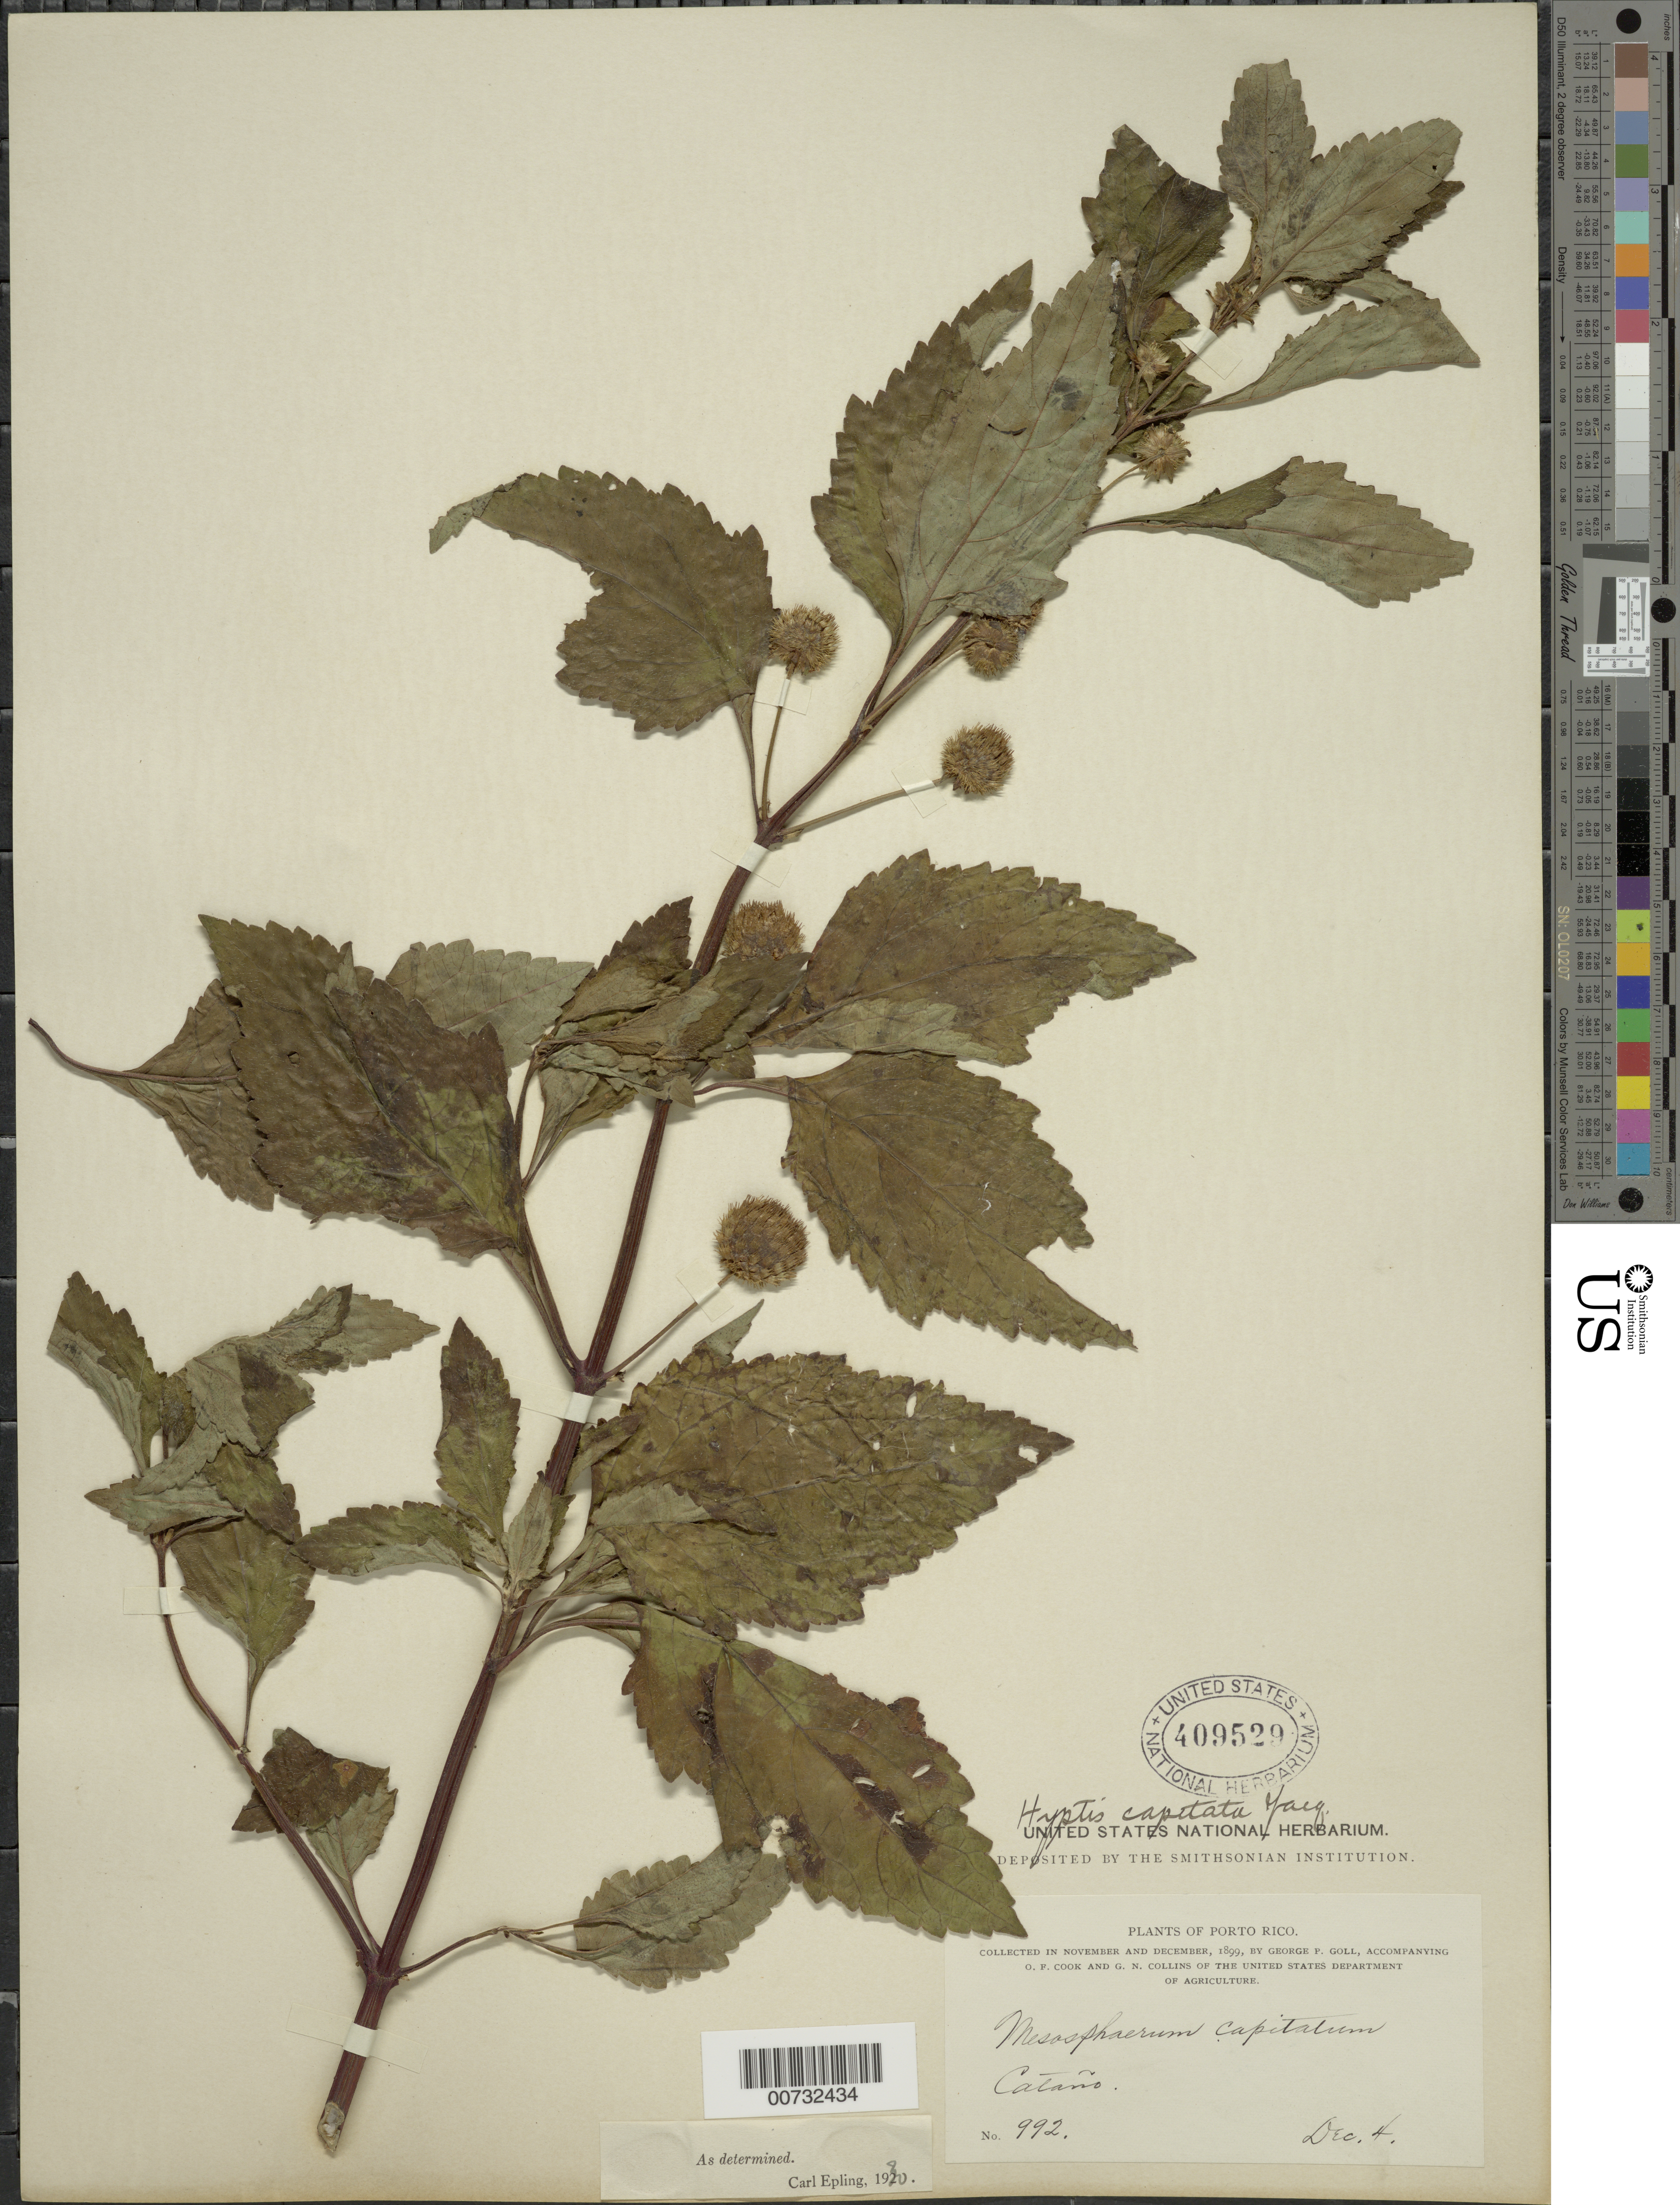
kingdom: Plantae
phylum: Tracheophyta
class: Magnoliopsida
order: Lamiales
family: Lamiaceae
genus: Hyptis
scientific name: Hyptis capitata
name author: Jacq.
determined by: Epling, C. C.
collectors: G. Goll, O. F. Cook & G. N. Collins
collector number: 992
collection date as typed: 04 Dec 1899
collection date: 1899-12-04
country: Puerto Rico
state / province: Cataño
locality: Cataño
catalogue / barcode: US 409529